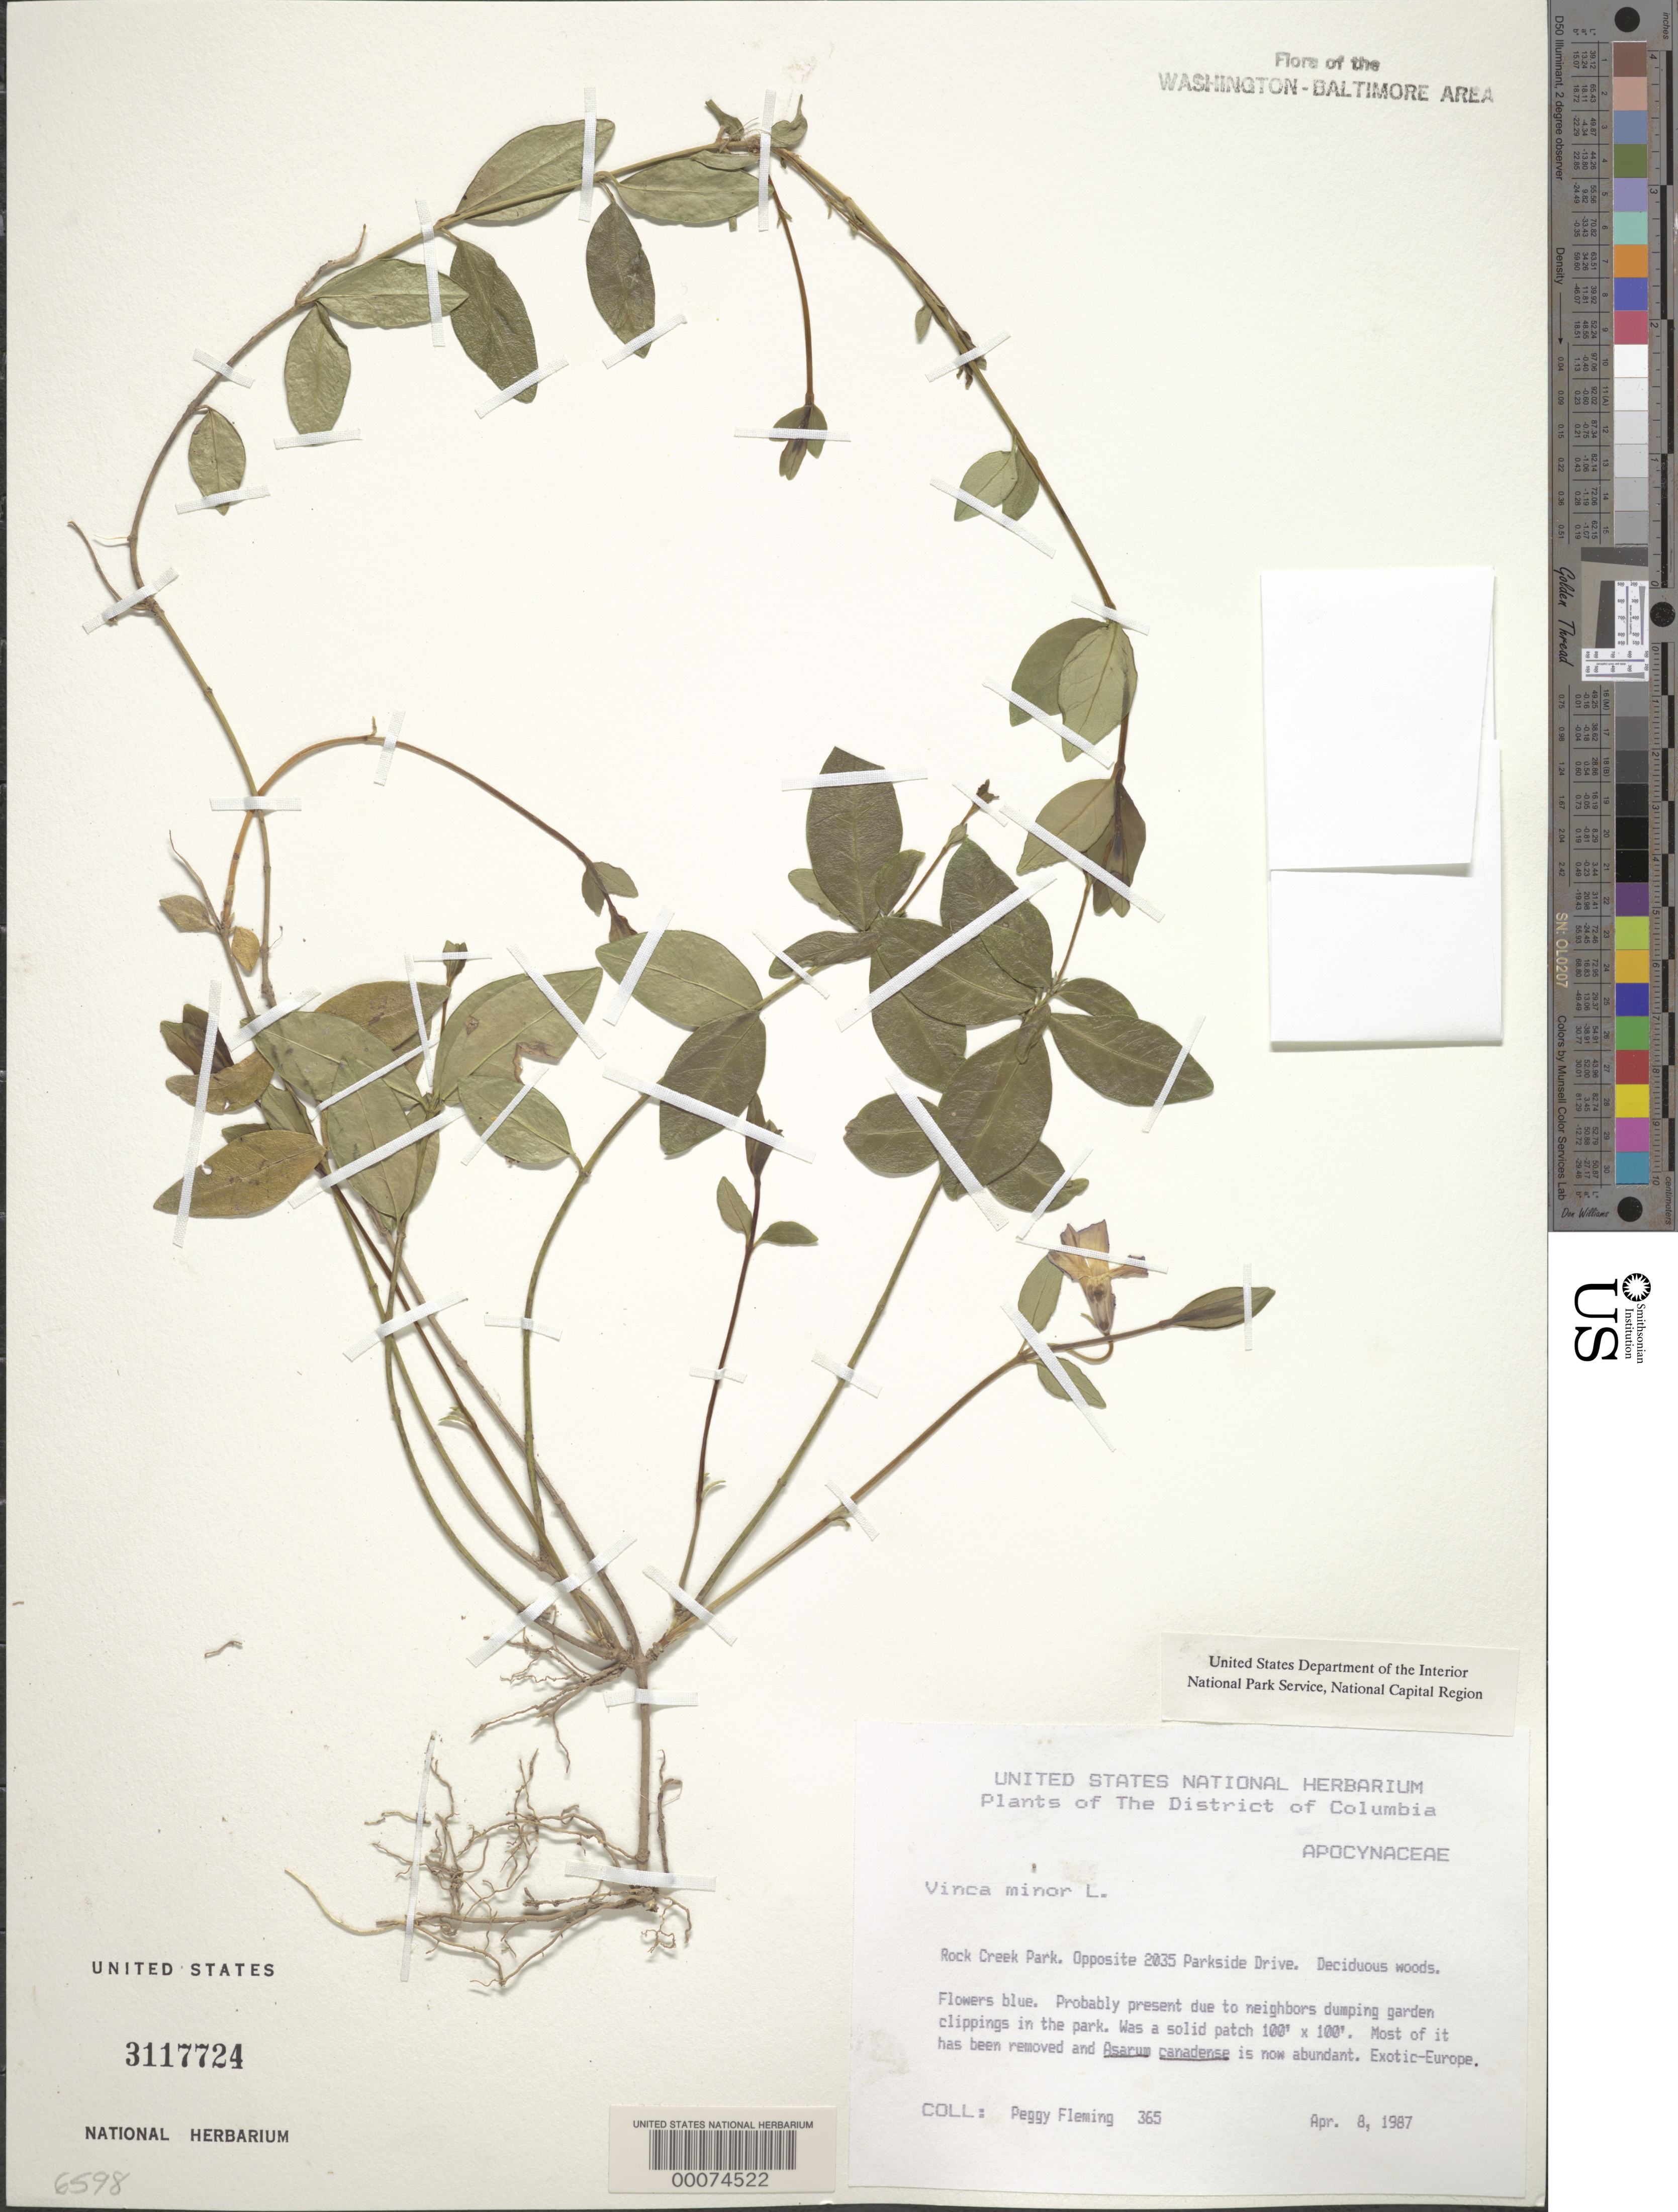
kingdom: Plantae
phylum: Tracheophyta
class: Magnoliopsida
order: Gentianales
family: Apocynaceae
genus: Vinca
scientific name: Vinca minor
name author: L.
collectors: P. Fleming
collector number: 365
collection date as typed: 08 Apr 1987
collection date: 1987-04-08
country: United States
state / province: District of Columbia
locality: Rock Creek Park. Opposite 2035 Parkside Drive. Rock Creek Park & vicinity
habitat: Deciduous woods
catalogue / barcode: US 3117724